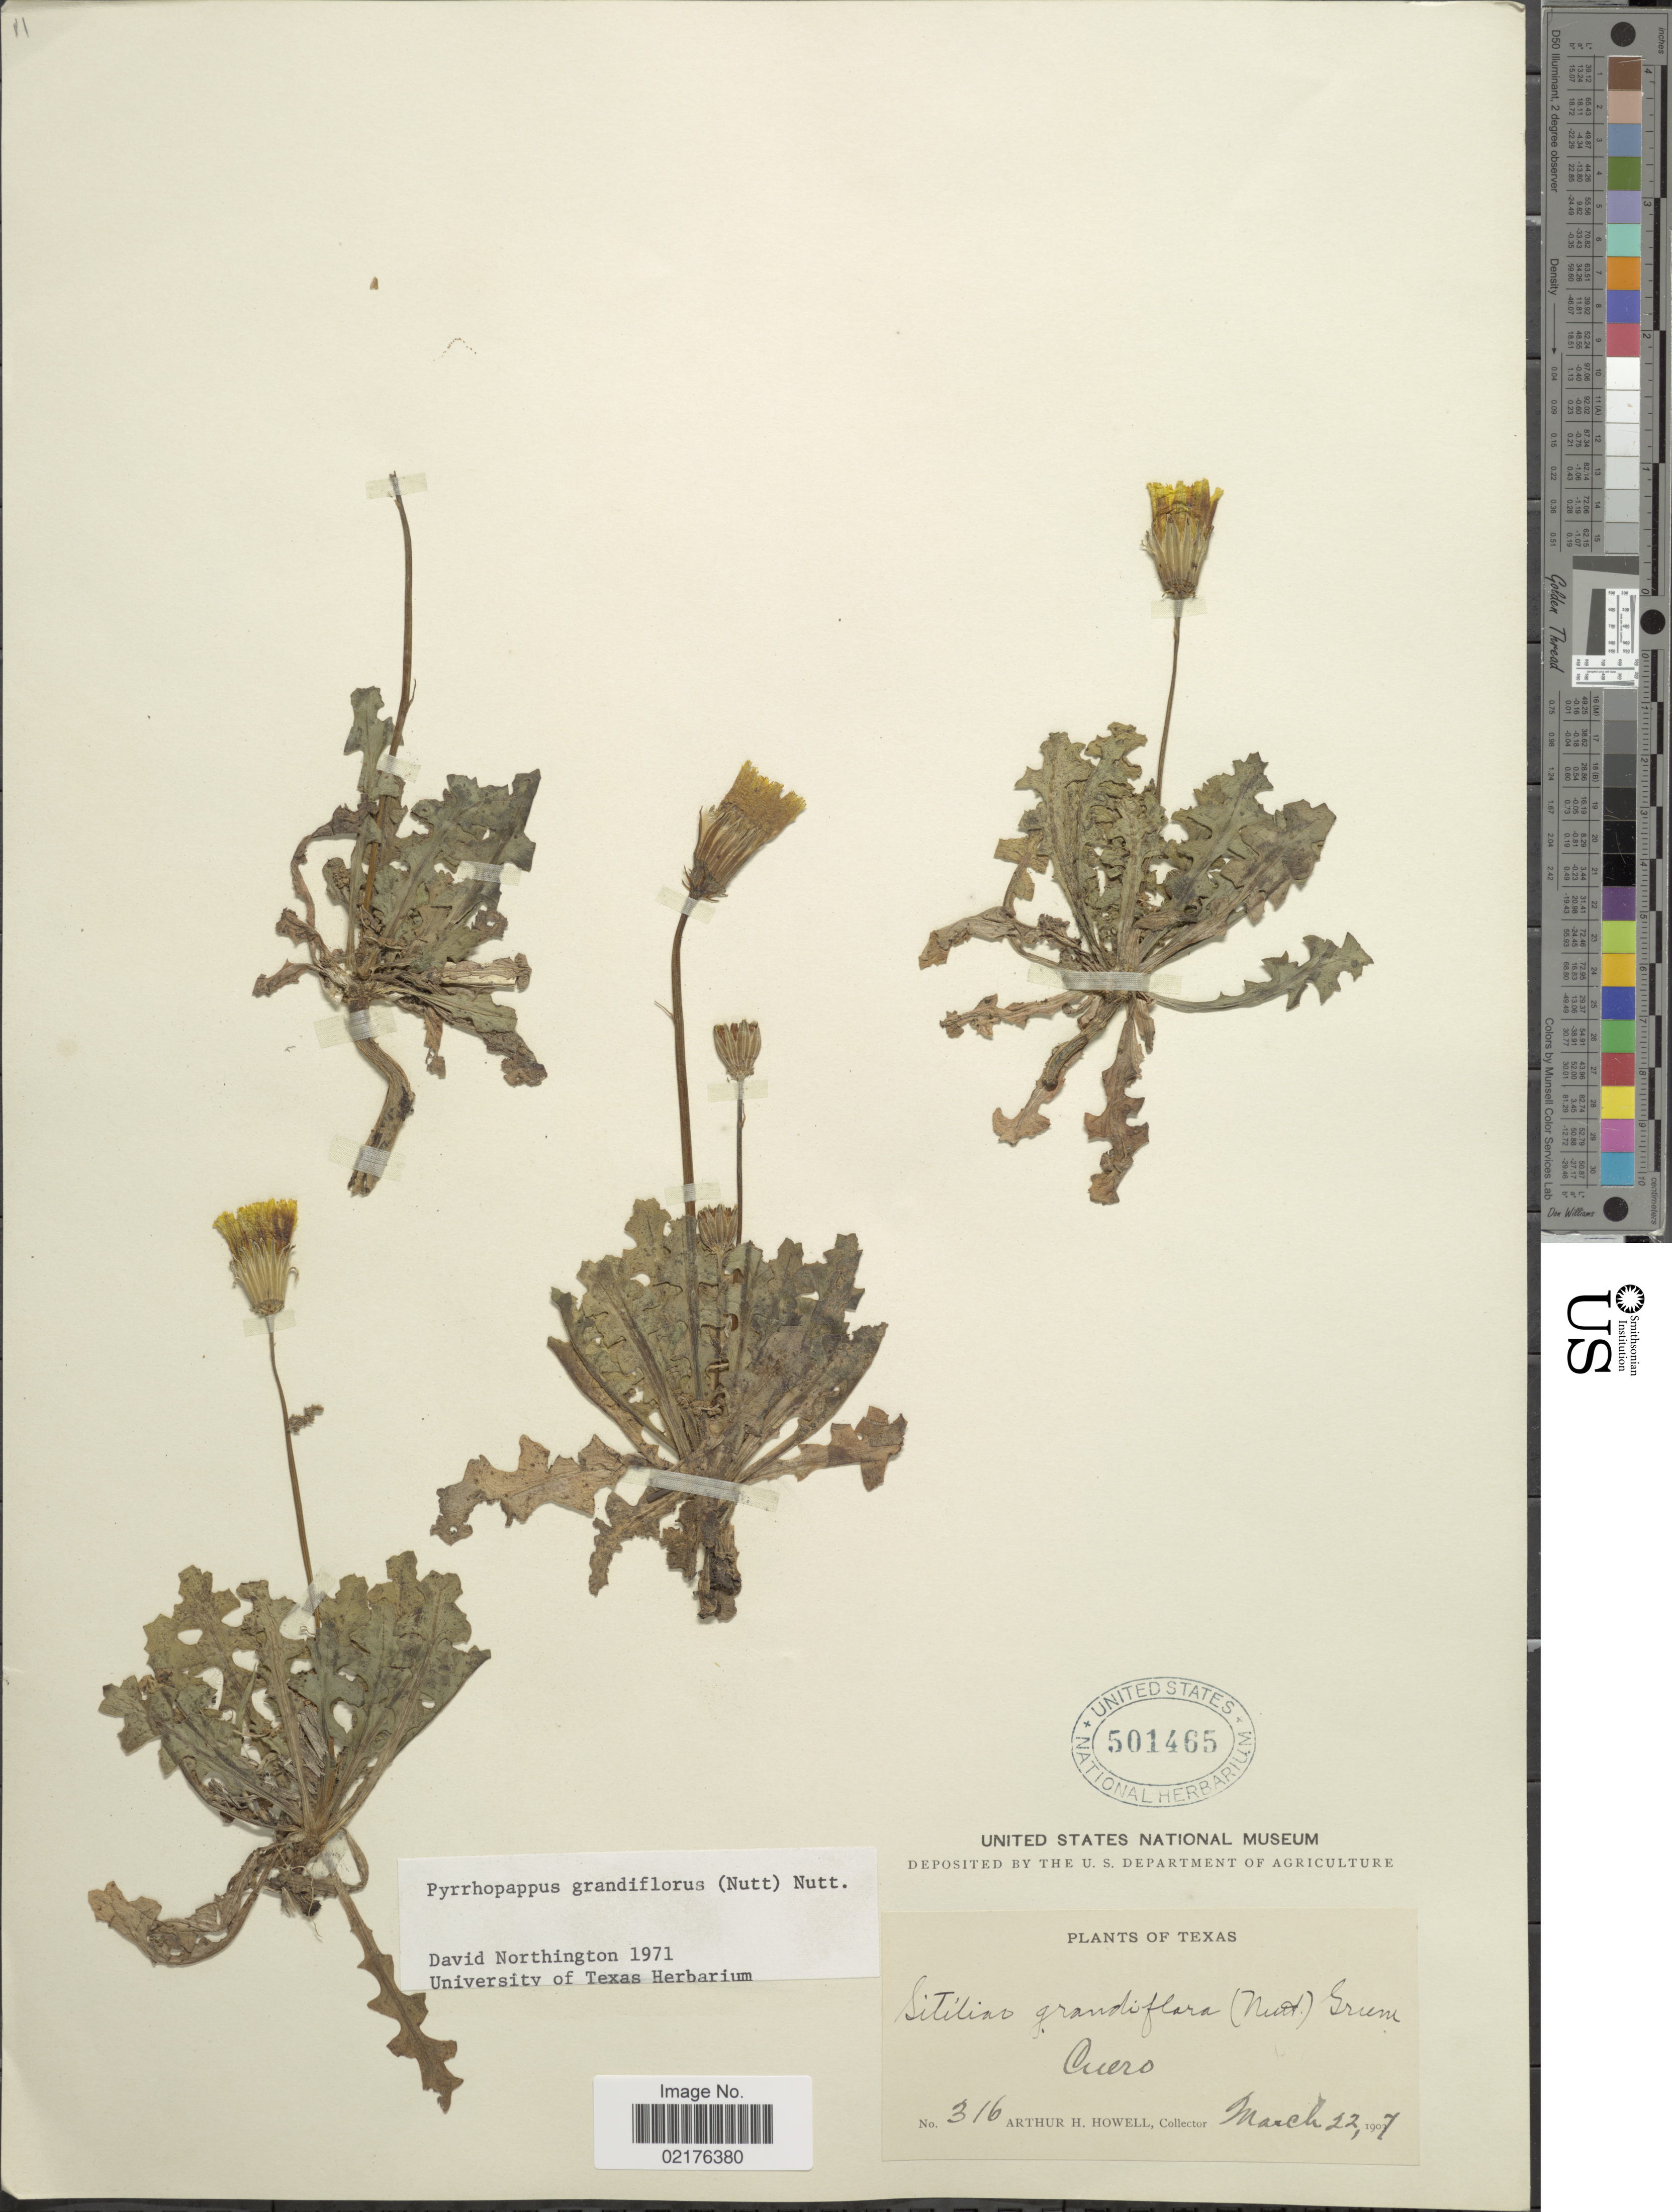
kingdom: Plantae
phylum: Tracheophyta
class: Magnoliopsida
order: Asterales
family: Asteraceae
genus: Pyrrhopappus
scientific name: Pyrrhopappus grandiflorus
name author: (Nutt.) Nutt.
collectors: A. H. Howell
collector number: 316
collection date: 1907-03-22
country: United States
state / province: Texas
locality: Cuero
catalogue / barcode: US 501465